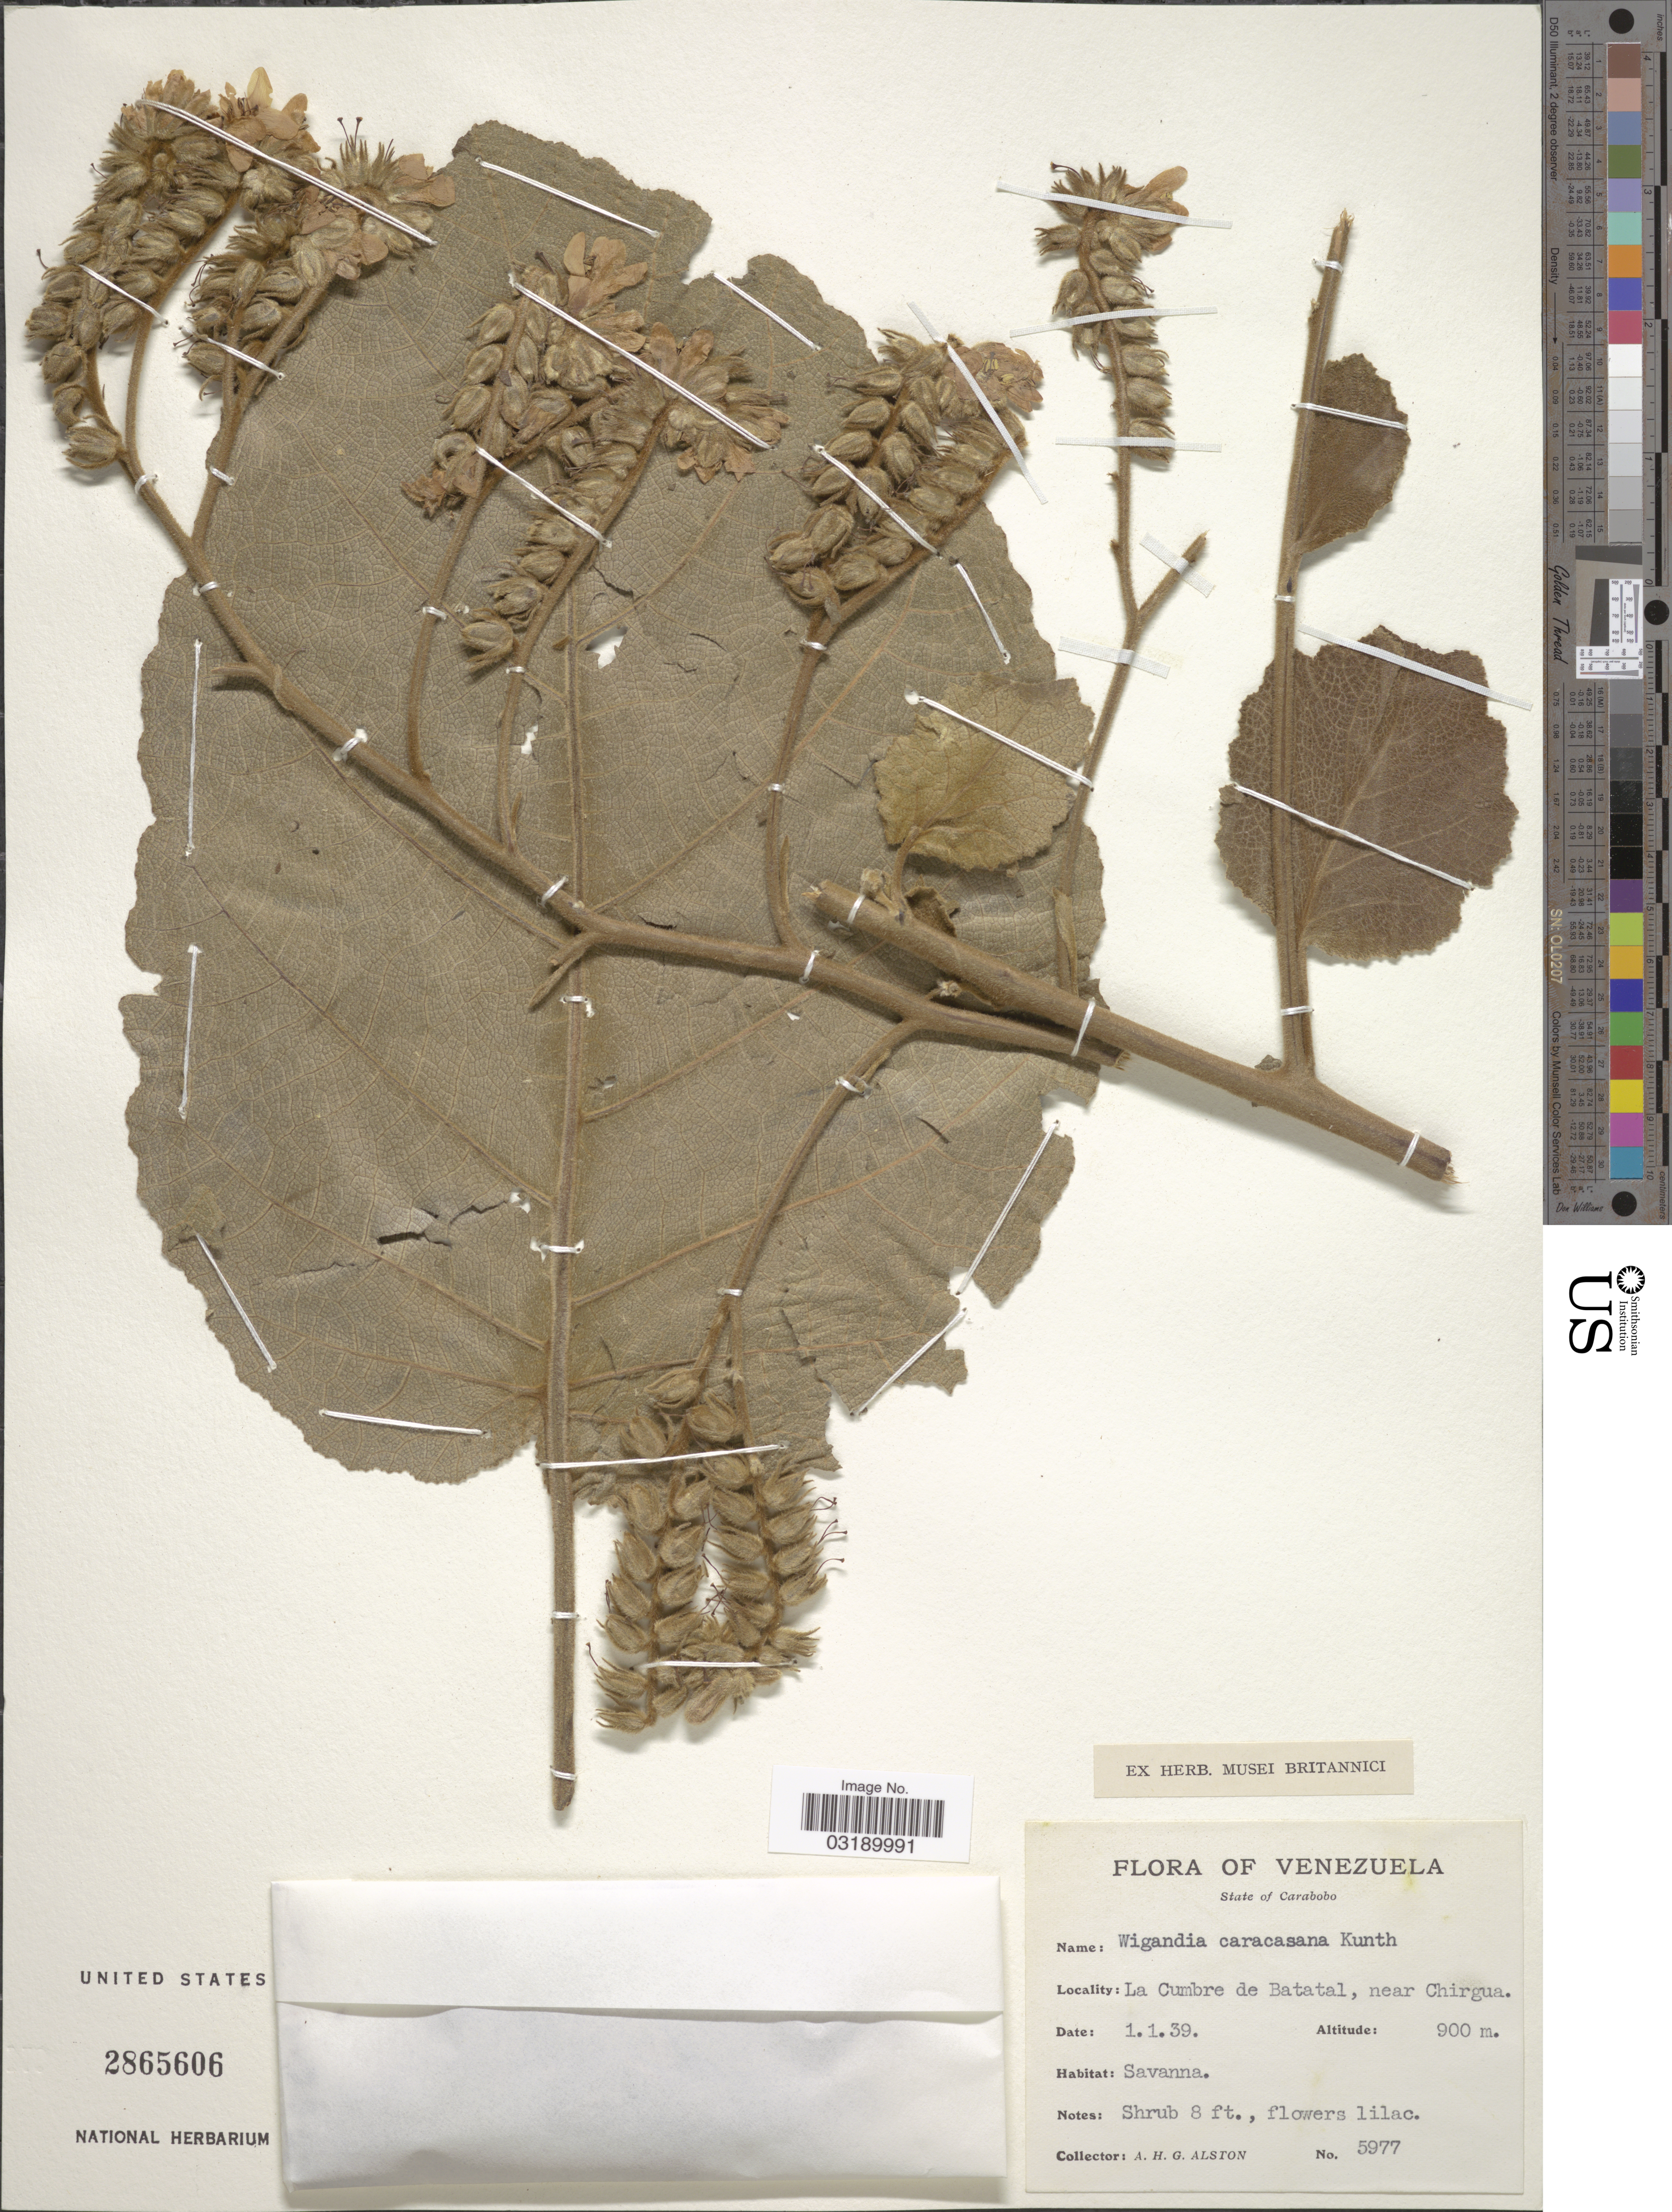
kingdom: Plantae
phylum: Tracheophyta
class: Magnoliopsida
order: Boraginales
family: Namaceae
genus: Wigandia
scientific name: Wigandia caracasana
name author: Kunth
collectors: A. H. Alston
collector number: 5977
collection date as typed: Transcribed d/m/y: 1/1/39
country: Venezuela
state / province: Carabobo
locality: La Cumbre de Batatal, near Chirgua.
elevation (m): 900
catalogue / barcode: US 2865606